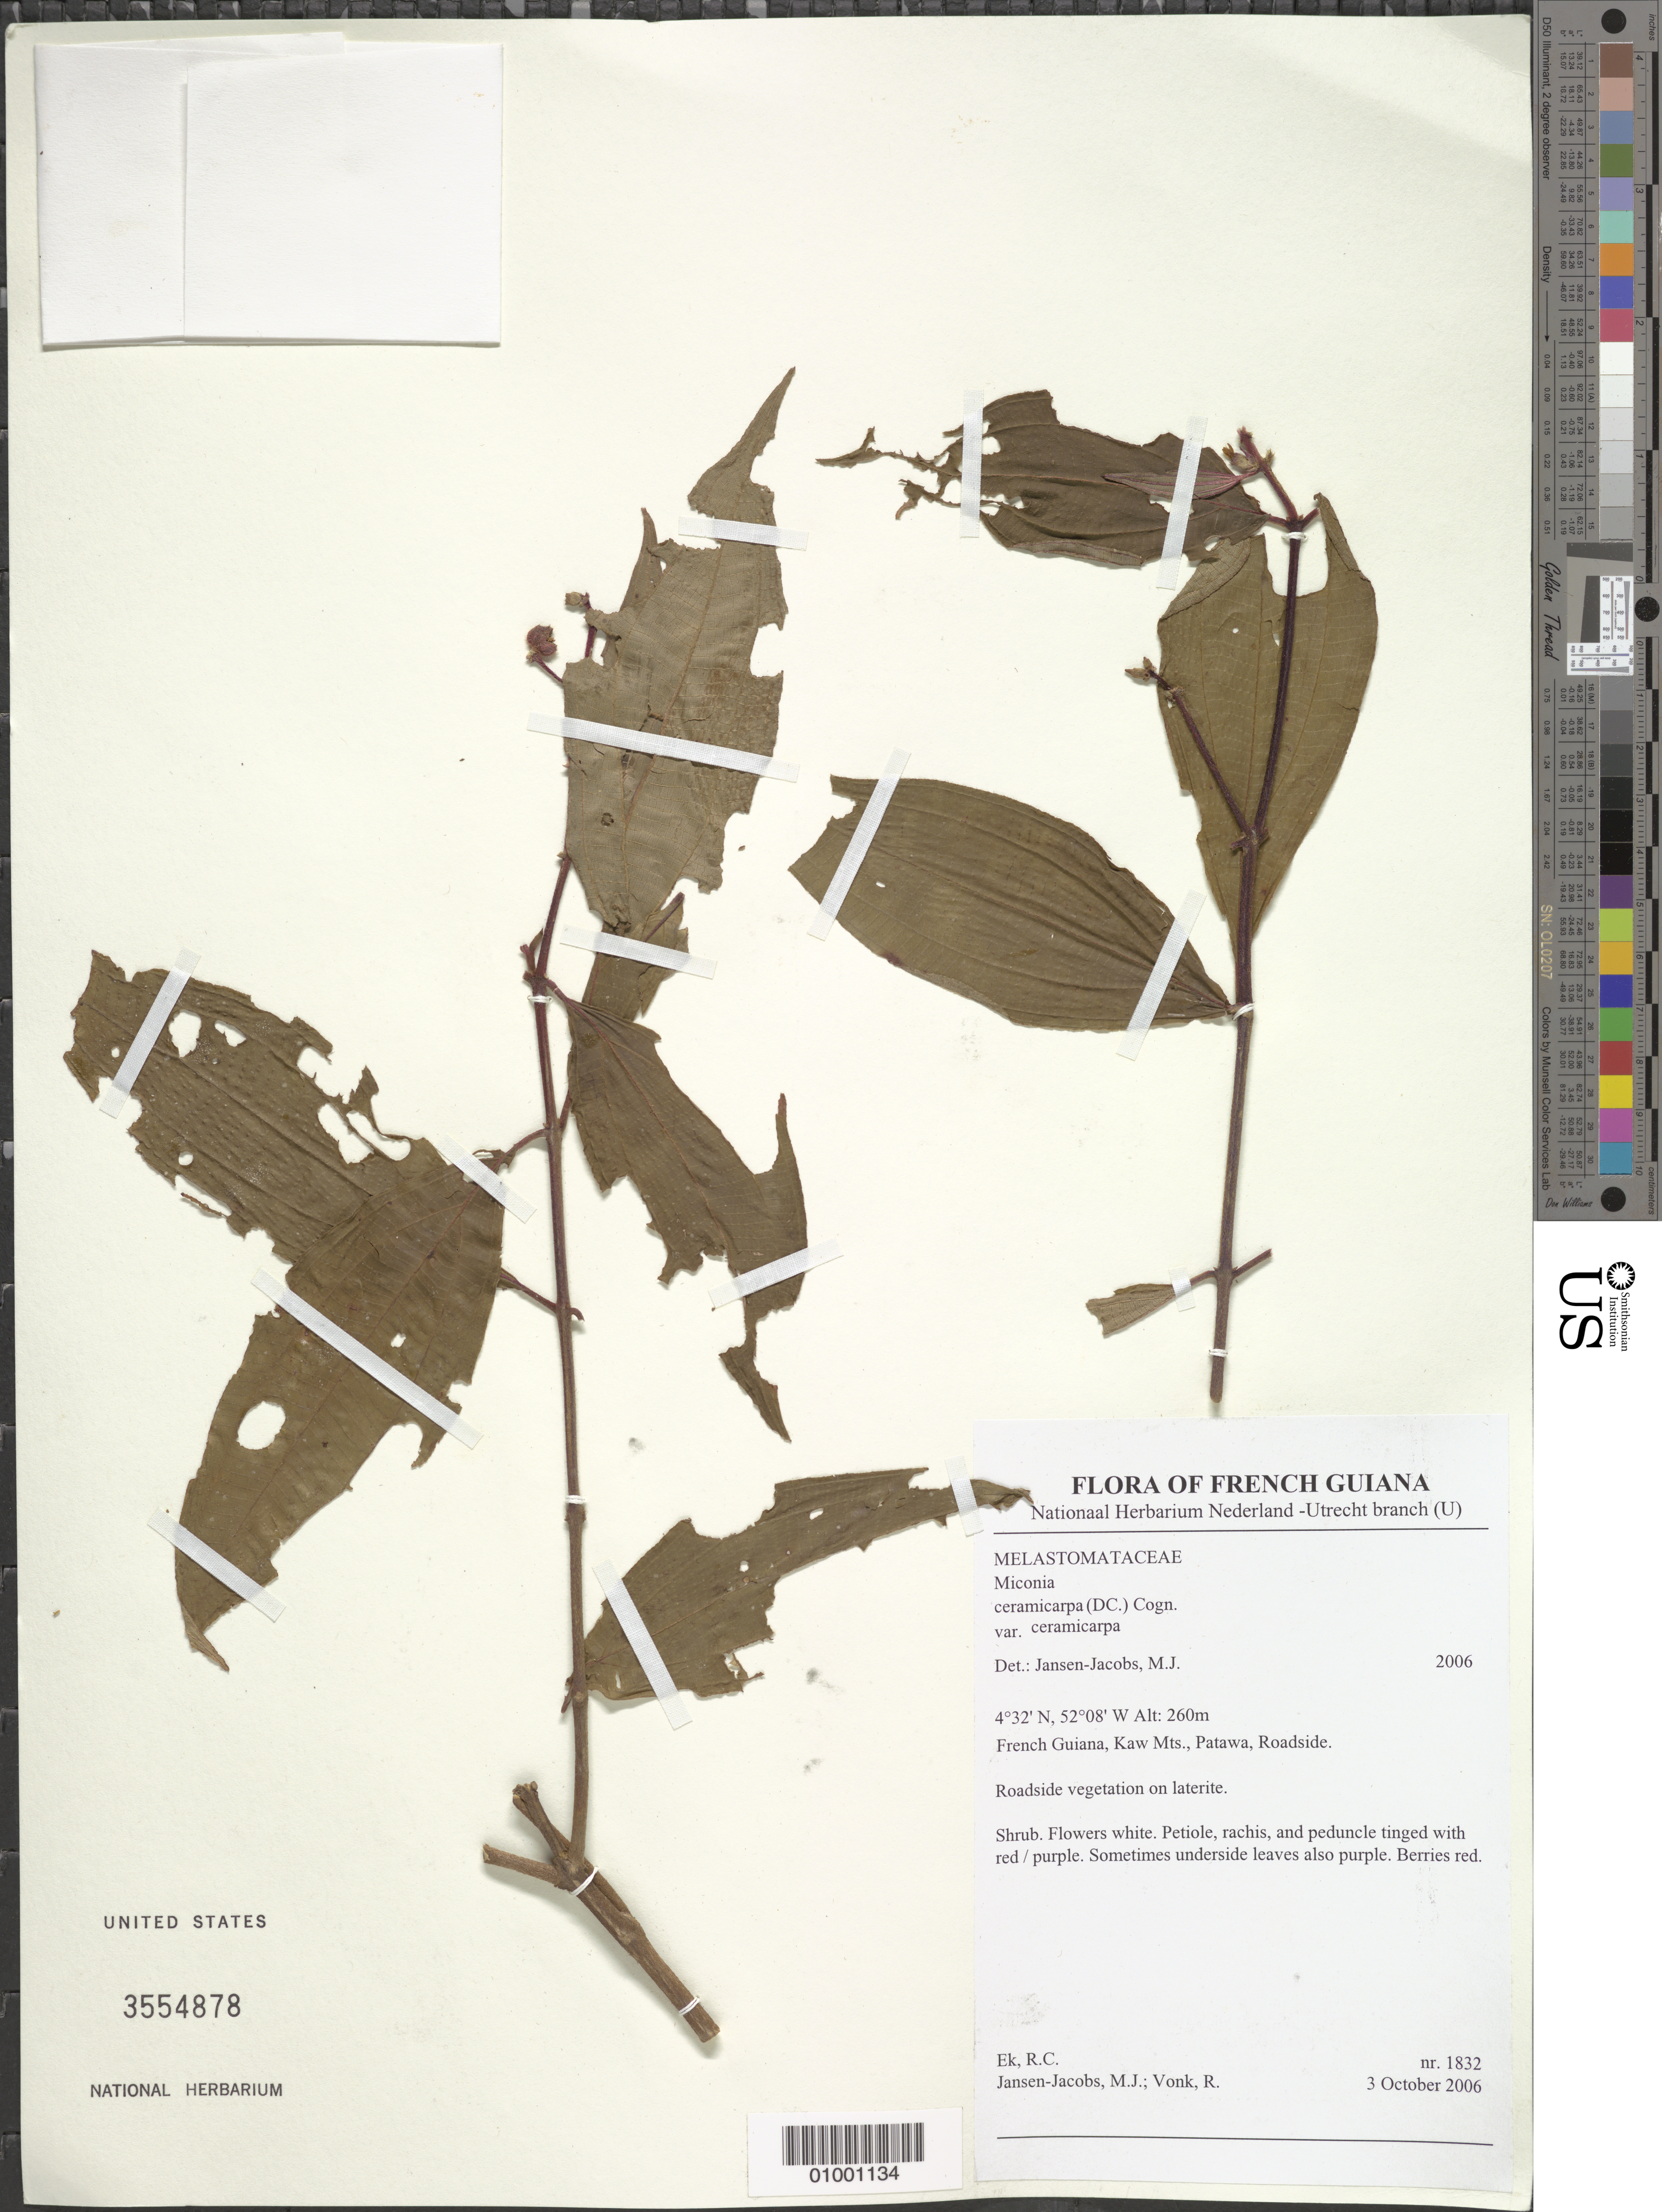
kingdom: Plantae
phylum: Tracheophyta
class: Magnoliopsida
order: Myrtales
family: Melastomataceae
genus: Miconia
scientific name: Miconia ceramicarpa var. ceramicarpa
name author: (DC.) Cogn.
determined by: Jansen-Jacobs, M. J., (U), Nationaal Herbarium Nederland, Utrecht University branch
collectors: R. C. Ek, M. J. Jansen-Jacobs & R. Vonk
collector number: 1832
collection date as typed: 3-Oct-06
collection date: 2006-10-03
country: French Guiana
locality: Kaw Mts., Patawa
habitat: Roadside vegetation on laterite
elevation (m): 260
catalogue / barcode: US 3554878